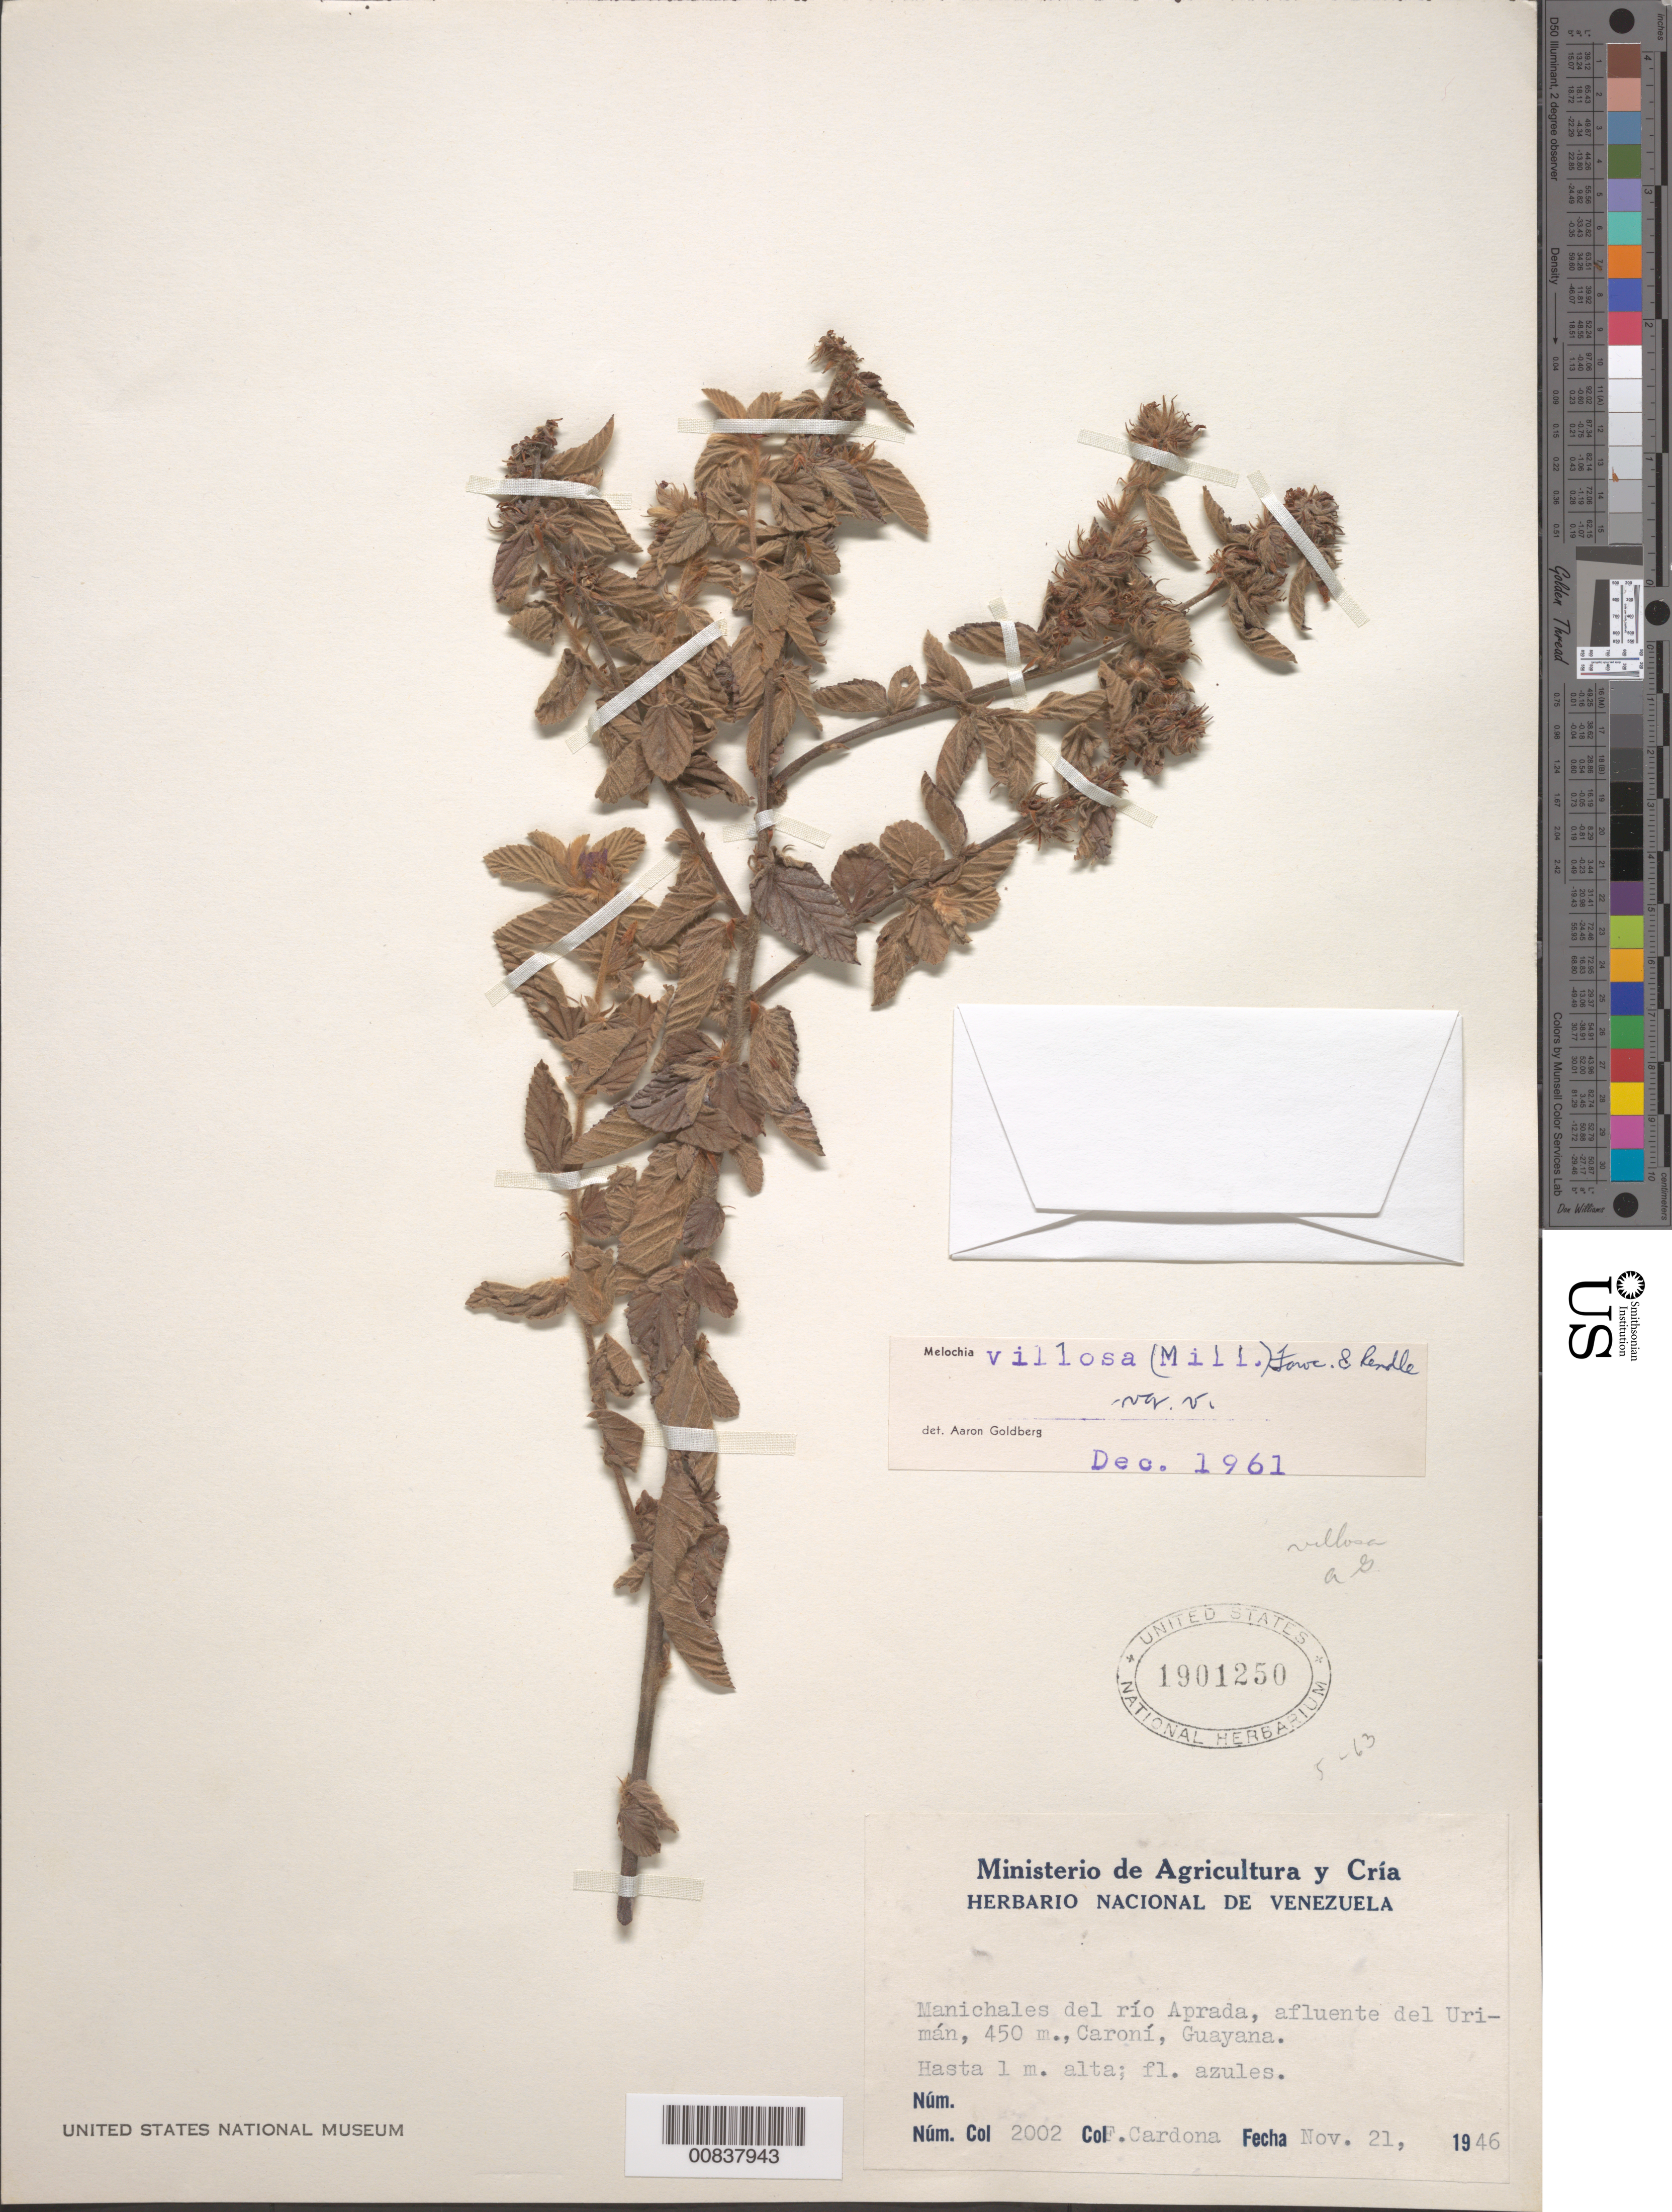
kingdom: Plantae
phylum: Tracheophyta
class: Magnoliopsida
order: Malvales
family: Malvaceae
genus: Melochia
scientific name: Melochia spicata var. spicata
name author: (L.) Fryxell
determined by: Dorr, L. J., (BOT), Smithsonian Institution - National Museum of Natural History (UNITED STATES)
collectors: F. Cardona Puig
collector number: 2002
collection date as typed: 21-Nov-46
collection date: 1946-11-21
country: Venezuela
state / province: Bolívar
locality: Rio Aprada, afluente del Uriman, Caroní, Guayana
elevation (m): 450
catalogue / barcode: US 1901250